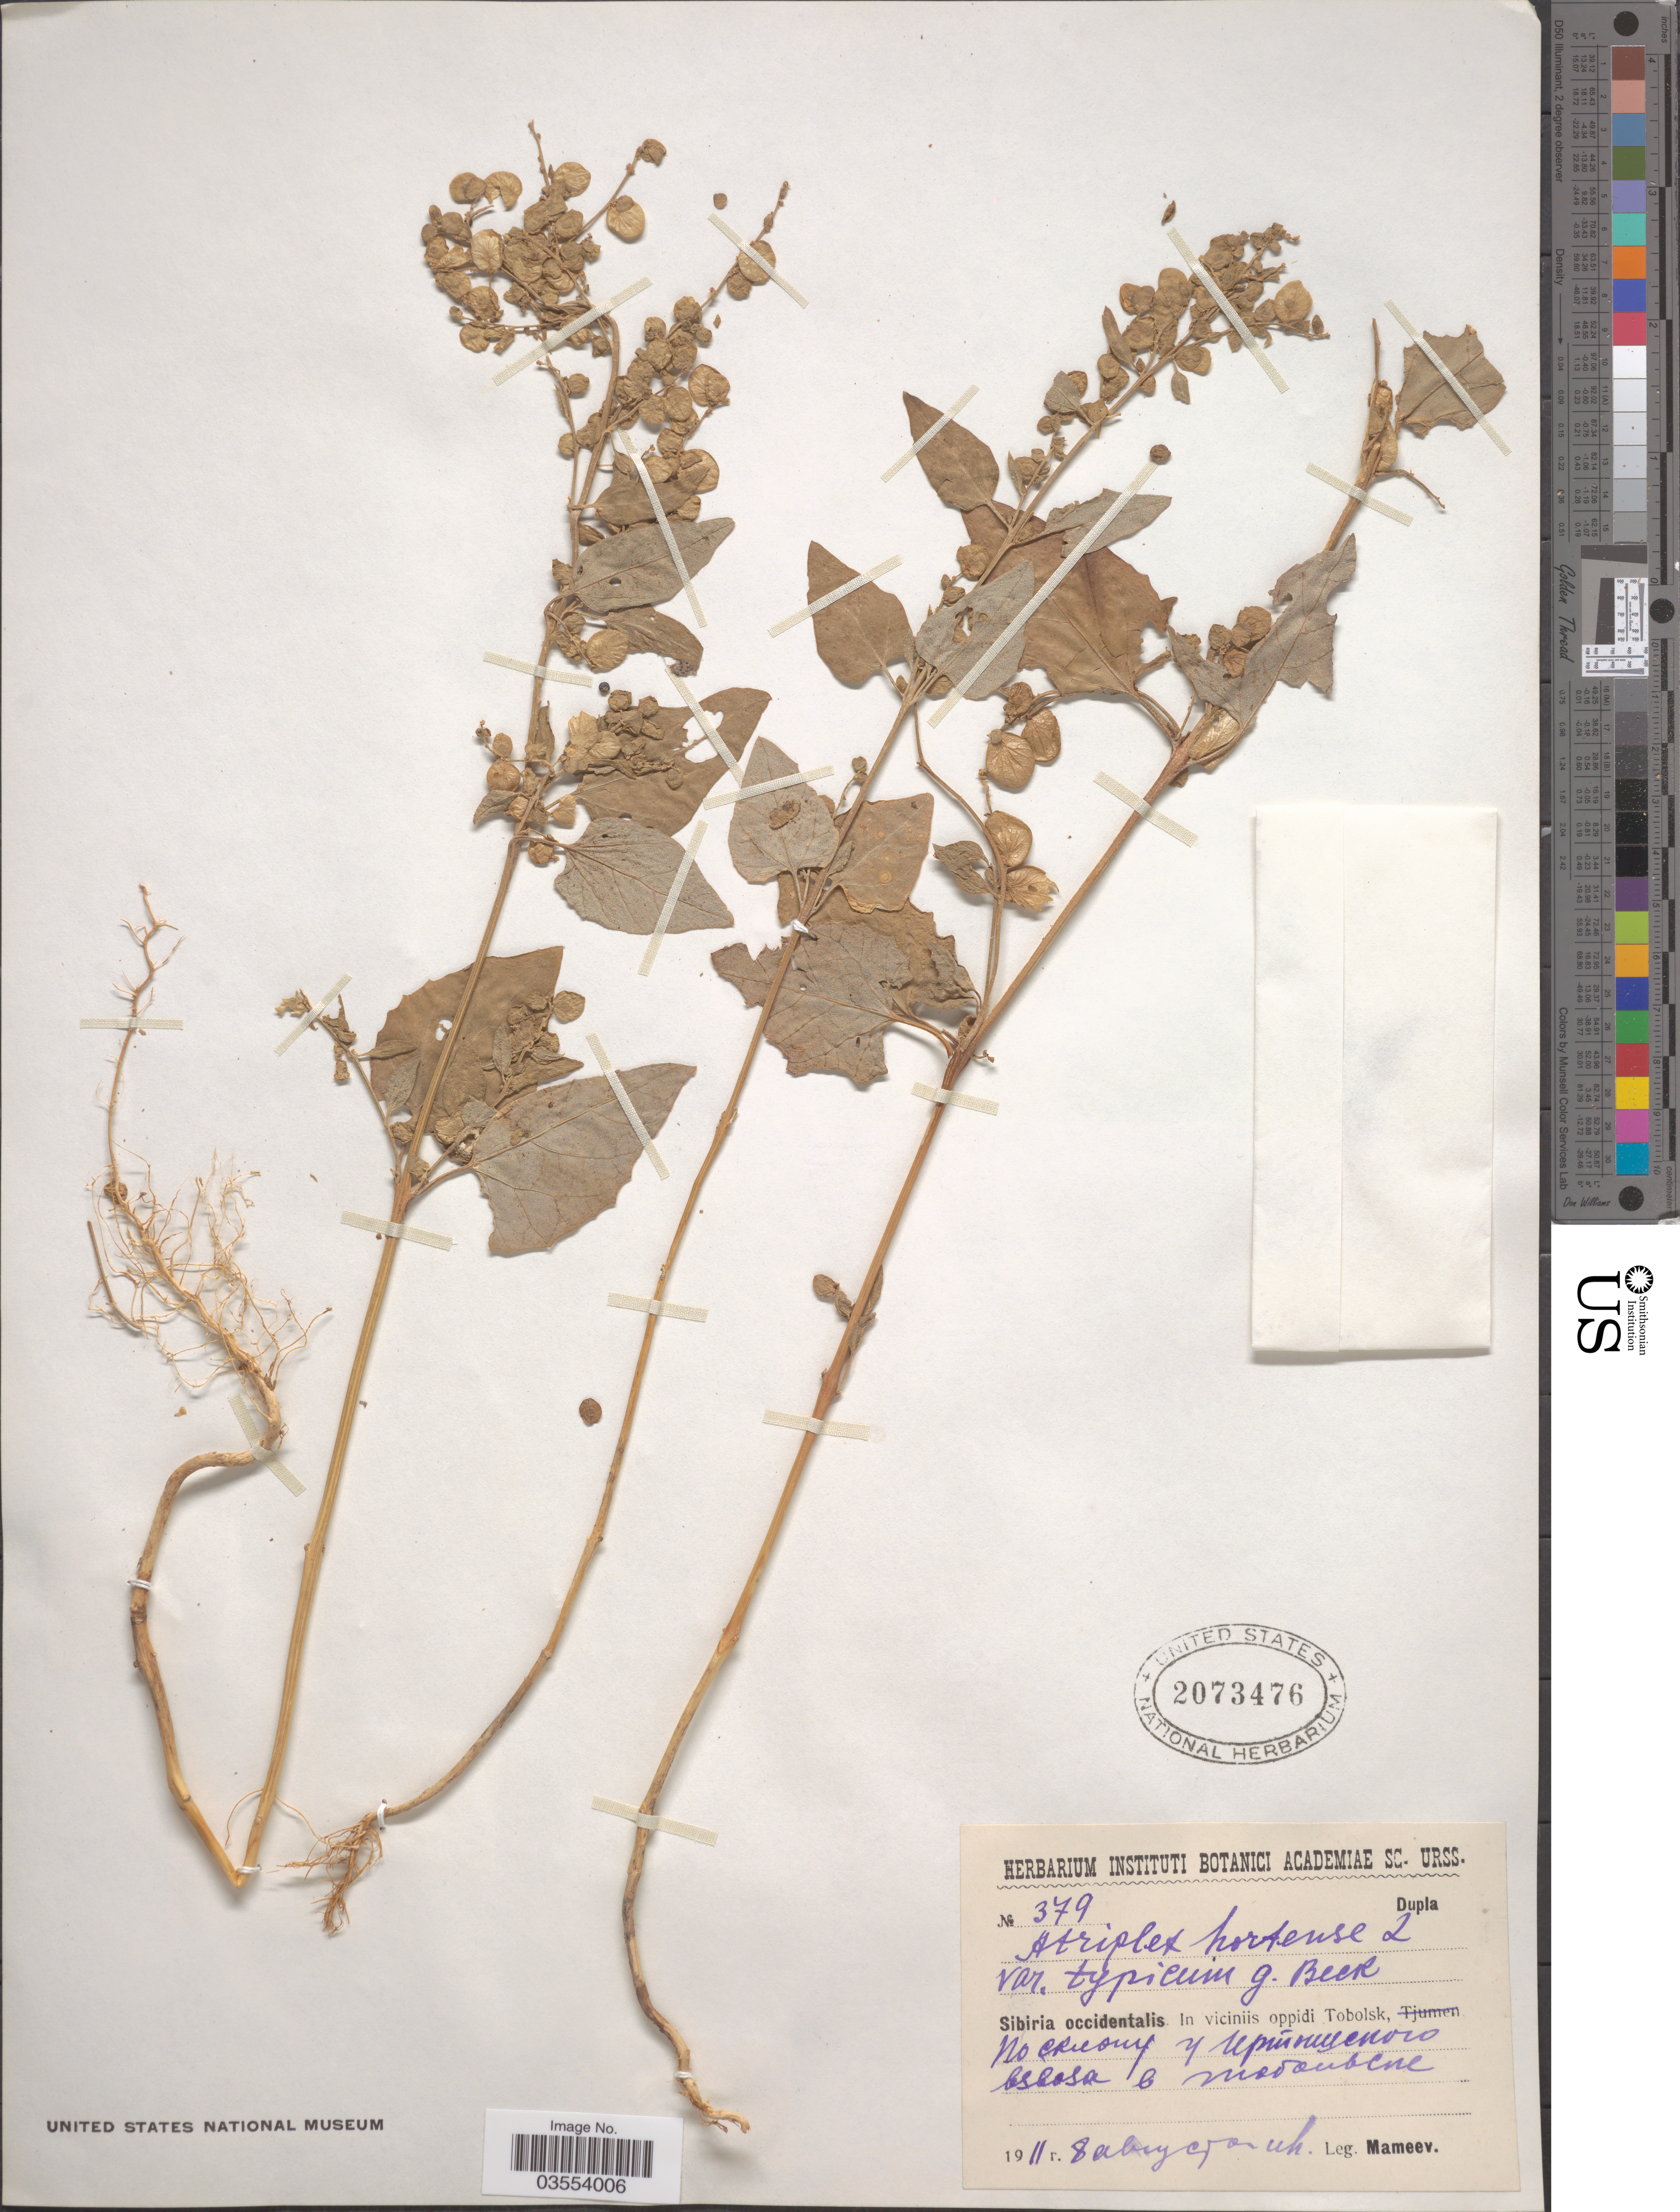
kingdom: Plantae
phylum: Tracheophyta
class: Magnoliopsida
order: Caryophyllales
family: Amaranthaceae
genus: Atriplex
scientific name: Atriplex hortensis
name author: L.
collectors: Mameev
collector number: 379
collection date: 1911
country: Russian Federation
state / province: Tyumen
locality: Sibiria occidentalis. In viciniis oppidi Tobolsk. X.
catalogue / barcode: US 2073476